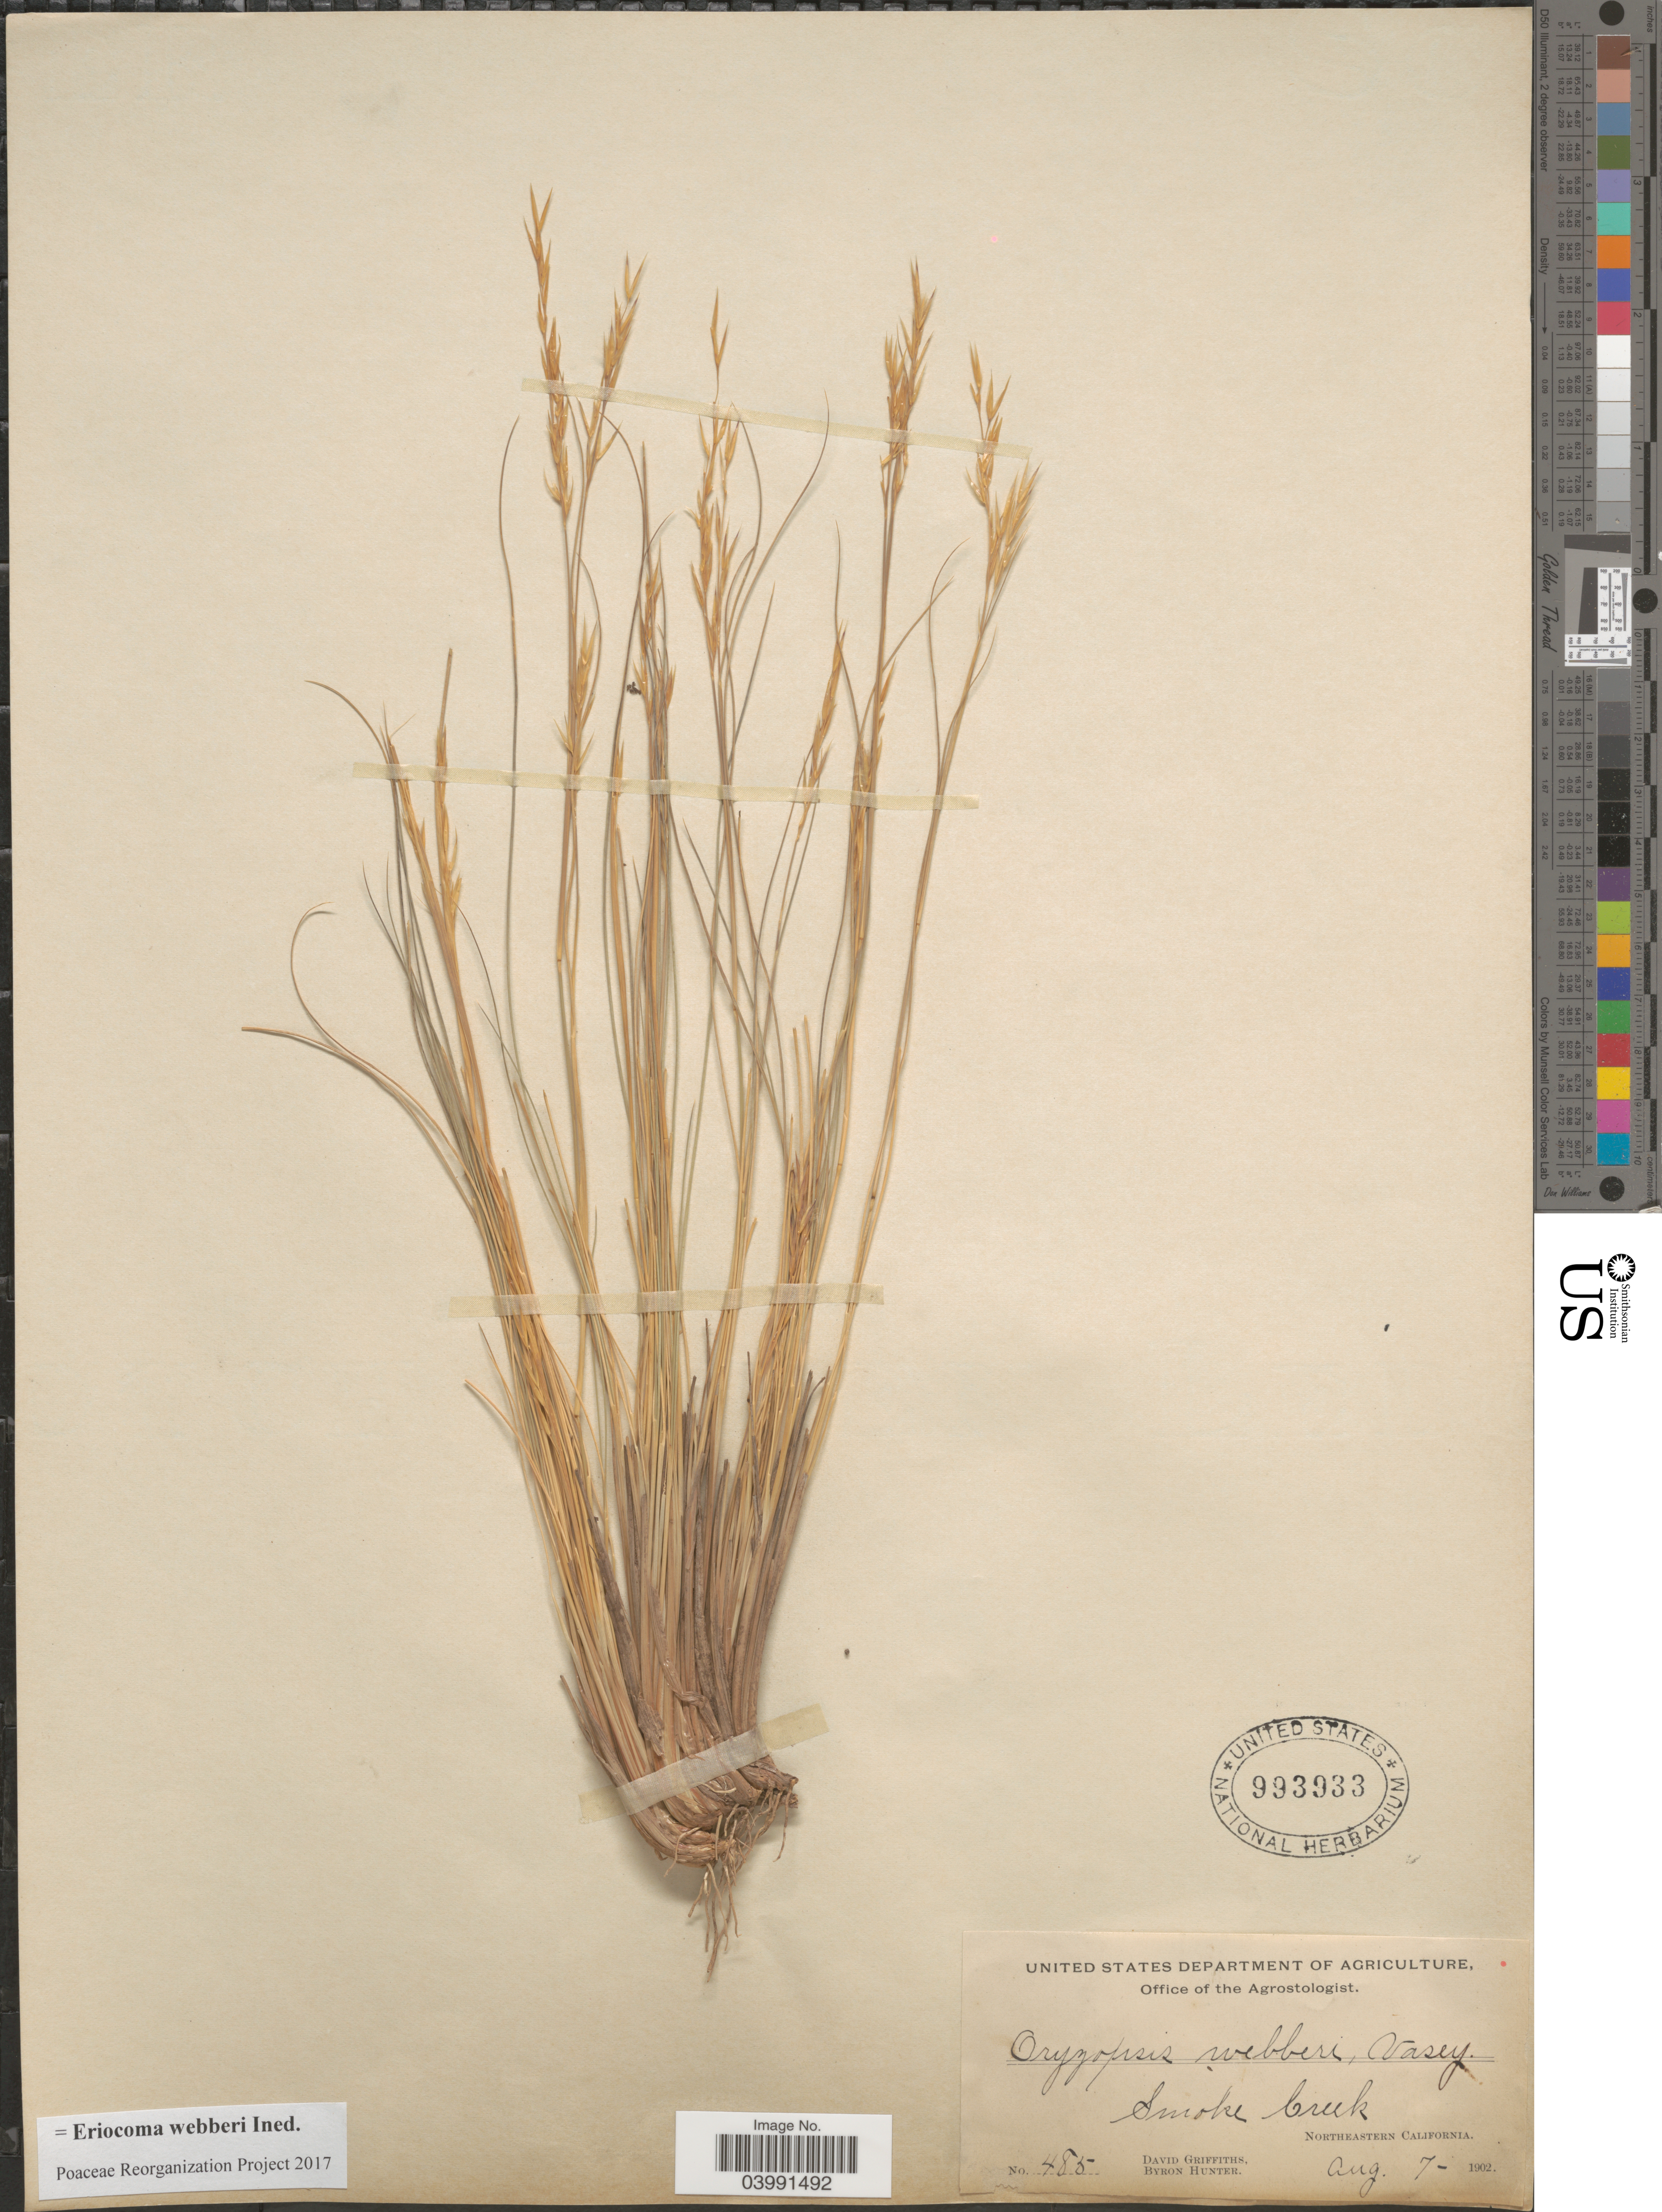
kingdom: Plantae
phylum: Tracheophyta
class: Liliopsida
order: Poales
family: Poaceae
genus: Eriocoma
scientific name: Eriocoma webberi ined.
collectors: D. Griffiths & B. Hunter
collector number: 485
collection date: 1902-08-07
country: United States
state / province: California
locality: Smoke Creek, Northeastern California.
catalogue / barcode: US 993933